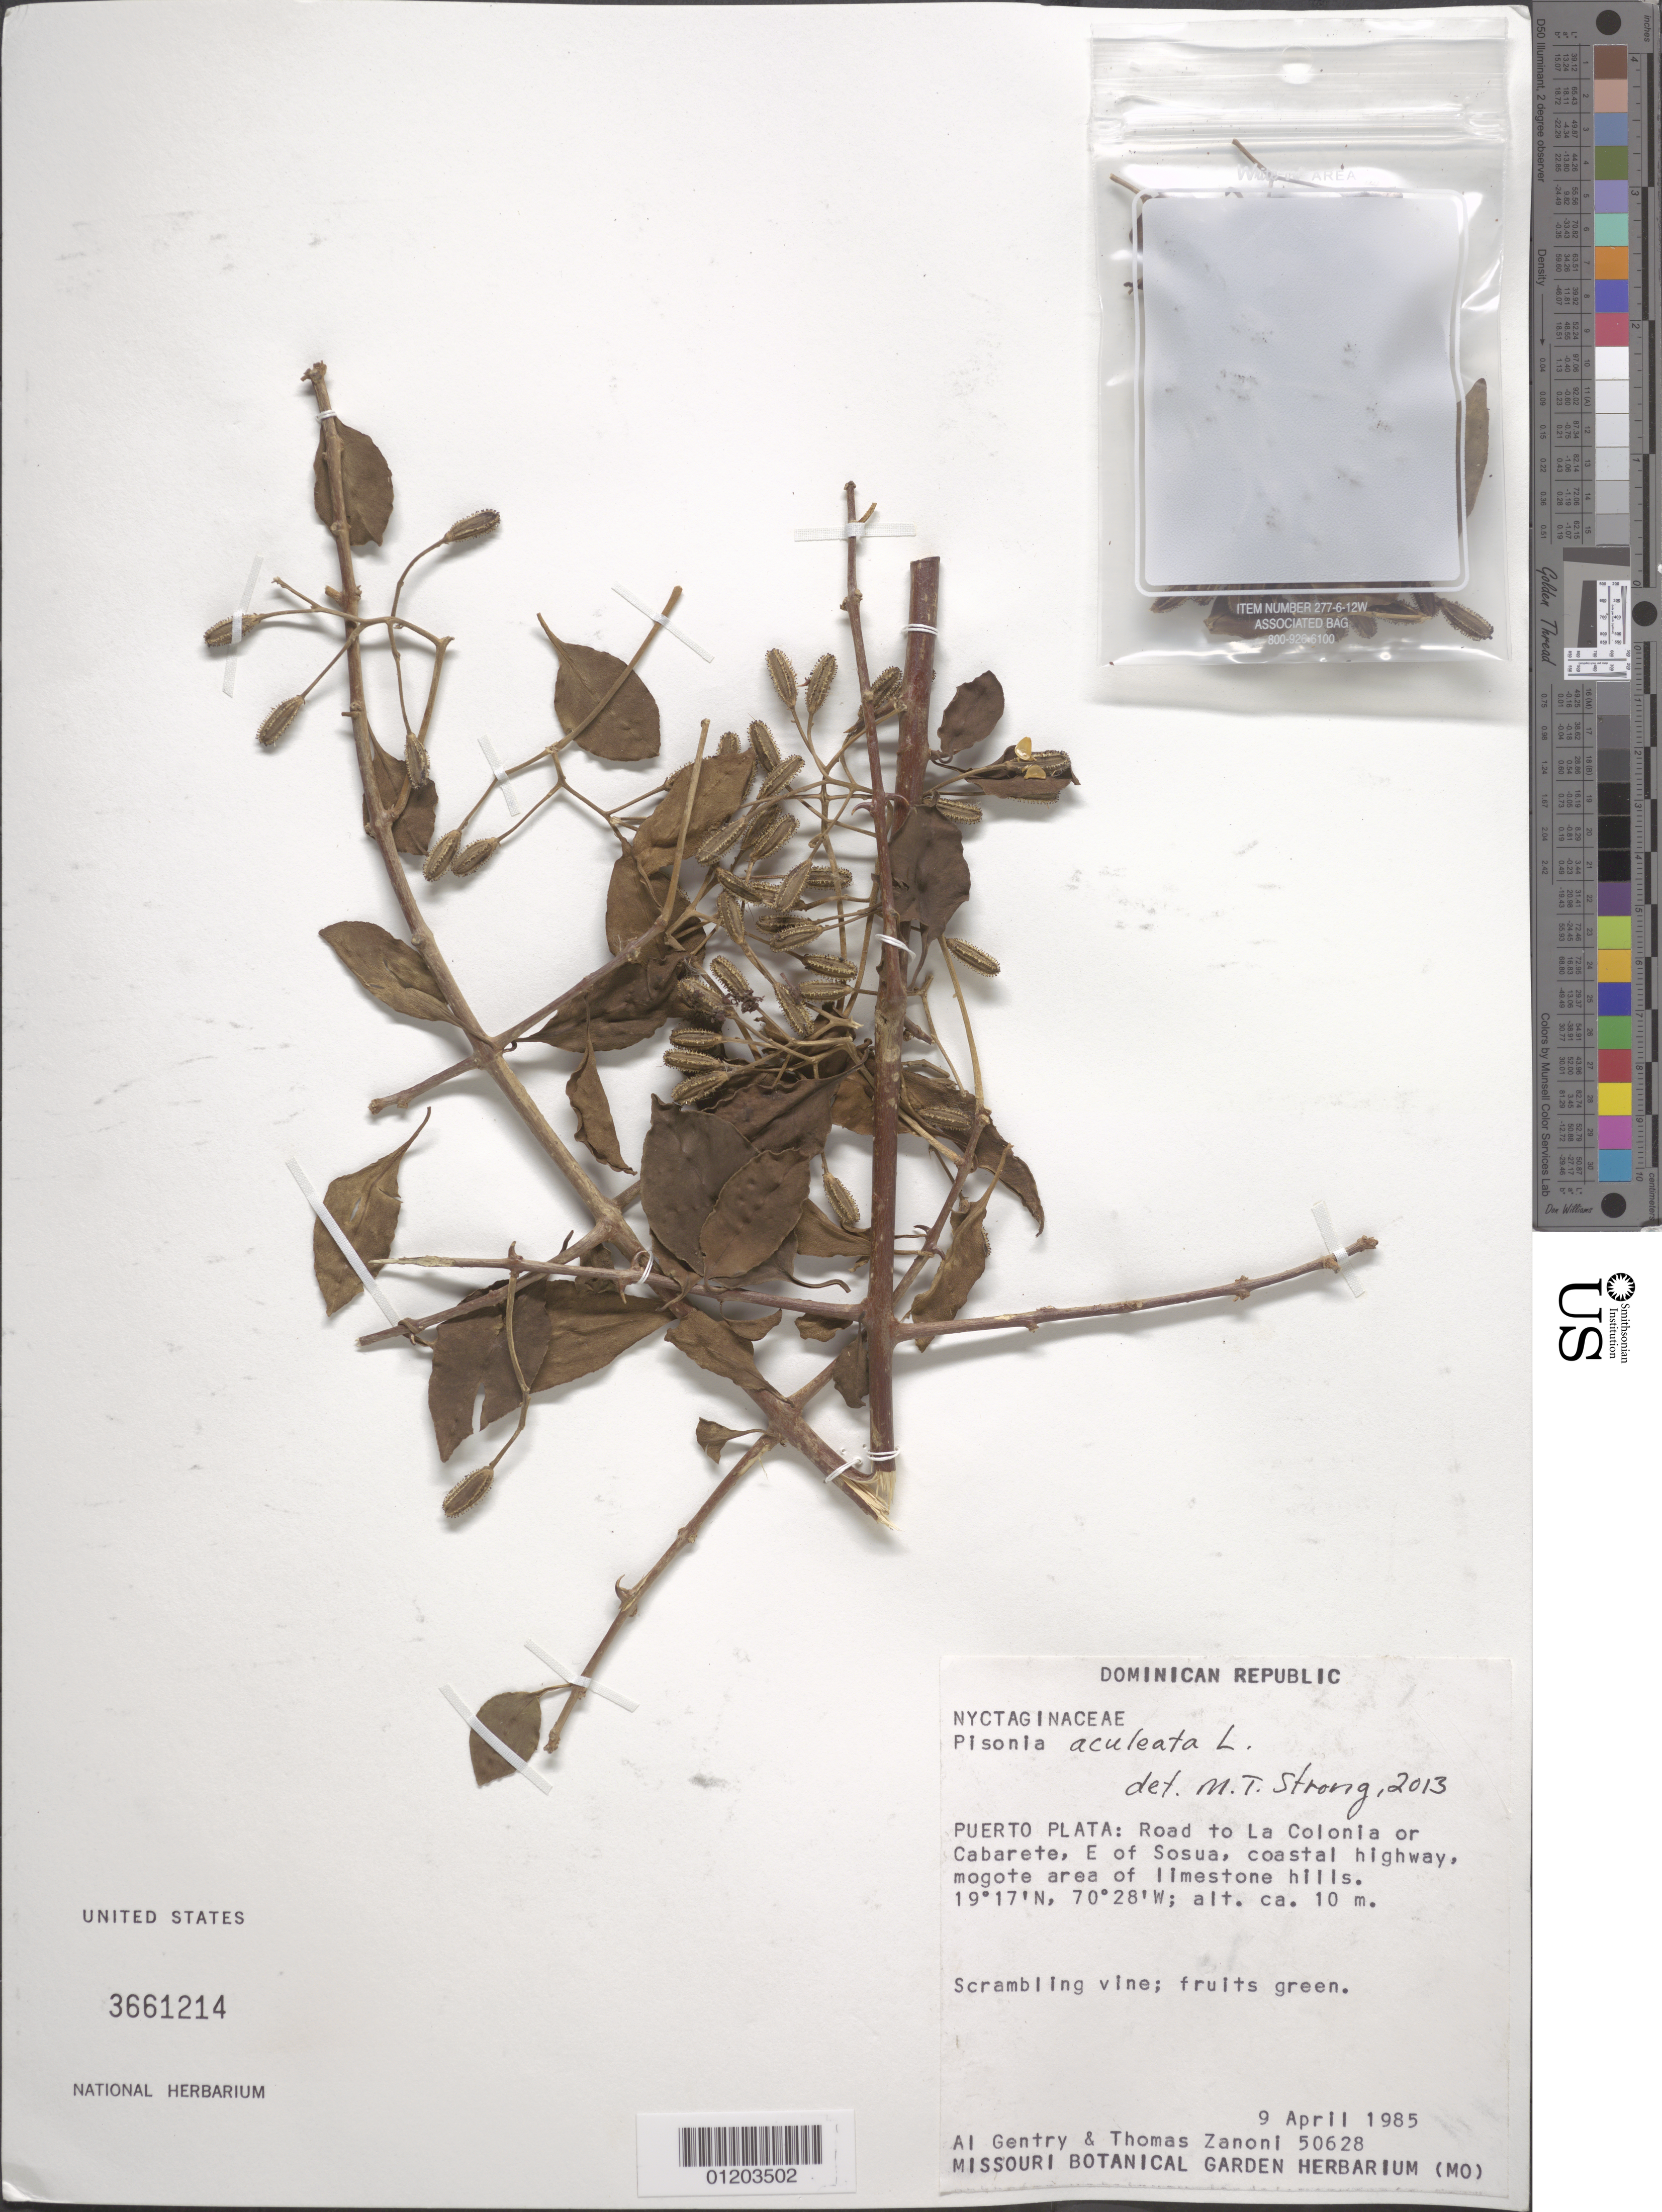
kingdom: Plantae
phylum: Tracheophyta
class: Magnoliopsida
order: Caryophyllales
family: Nyctaginaceae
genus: Pisonia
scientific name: Pisonia aculeata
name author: L.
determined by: Strong, M. T., (US), Smithsonian Institution - National Museum of Natural History (UNITED STATES)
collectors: A. H. Gentry & T. A. Zanoni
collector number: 50628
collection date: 1985-04-09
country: Dominican Republic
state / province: Puerto Plata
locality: Road to La Colonia or Cabarete, E of Sosua.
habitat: Coastal highway, mogote area of limestone hills.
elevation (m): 10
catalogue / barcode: US 3661214